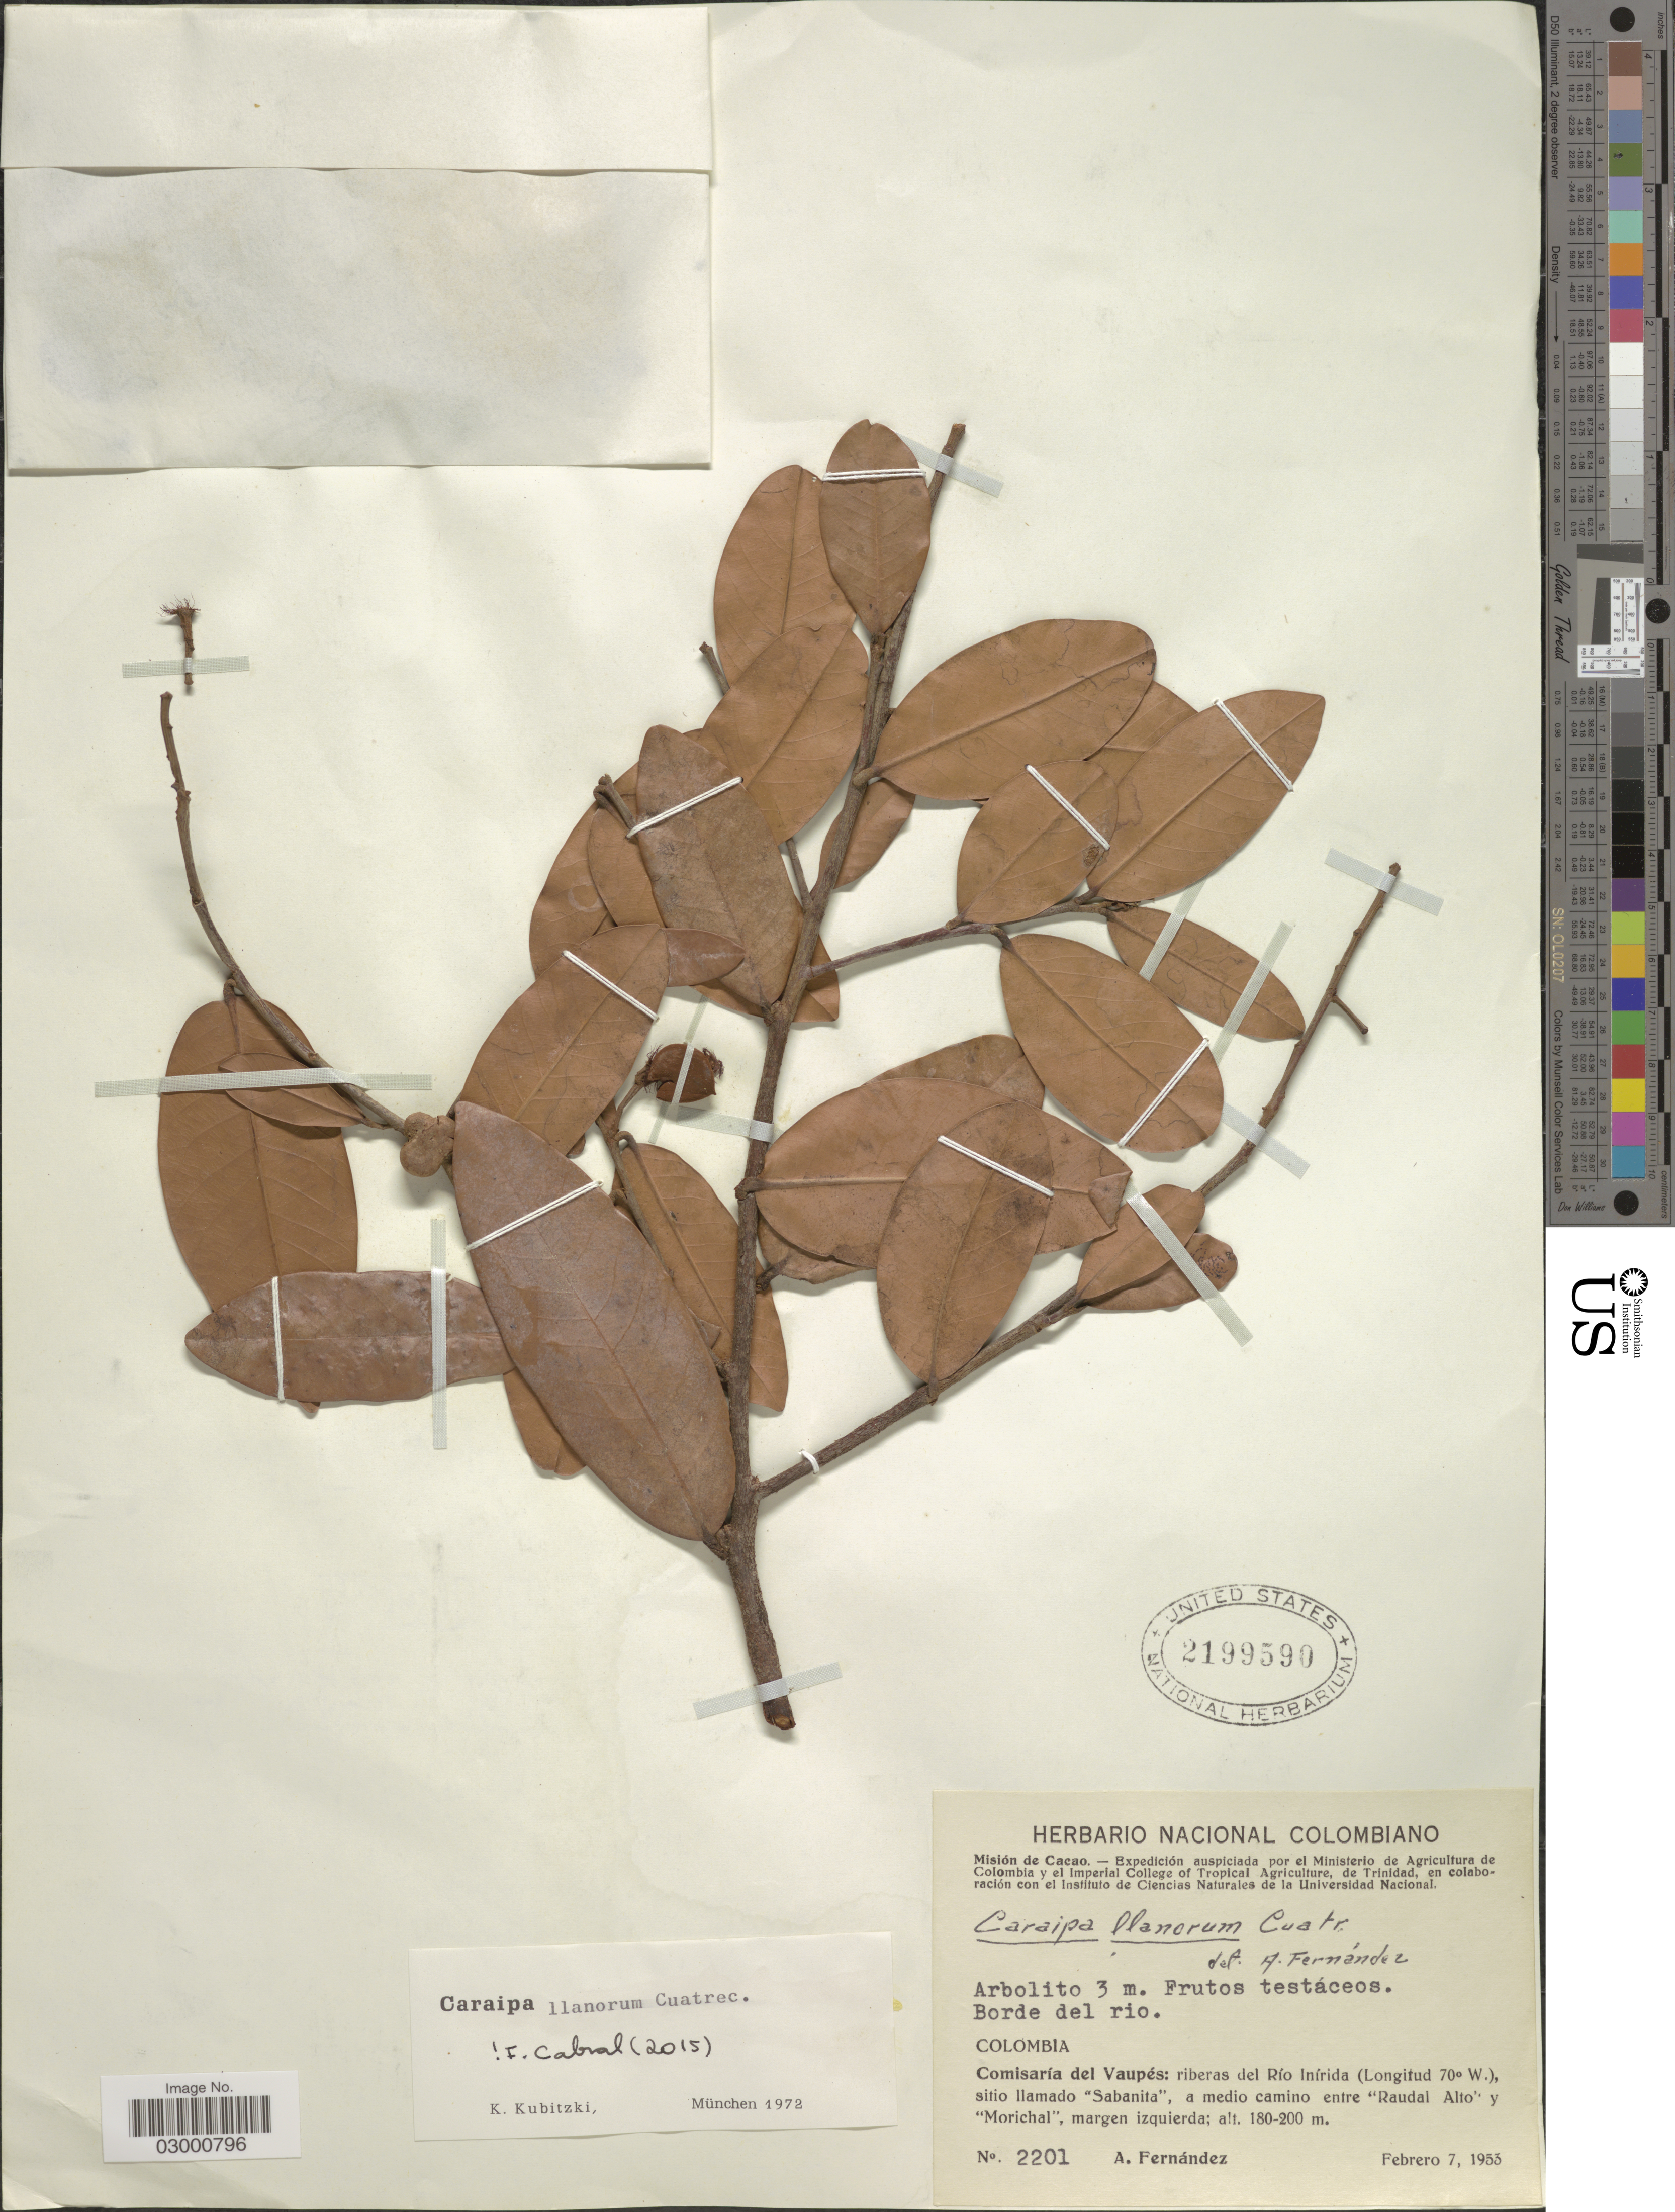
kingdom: Plantae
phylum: Tracheophyta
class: Magnoliopsida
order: Malpighiales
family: Calophyllaceae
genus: Caraipa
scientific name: Caraipa llanorum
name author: Cuatrec.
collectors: A. Fernández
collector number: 2201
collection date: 1953-02-07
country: Colombia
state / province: Vaupés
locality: Comisaría del Vaupés: riberas del Río Inírida, sitio llamado "Sabanita", a medio camino entre "Raudal Alto" y "Morichal", margen izquierda.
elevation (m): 180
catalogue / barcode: US 2199590